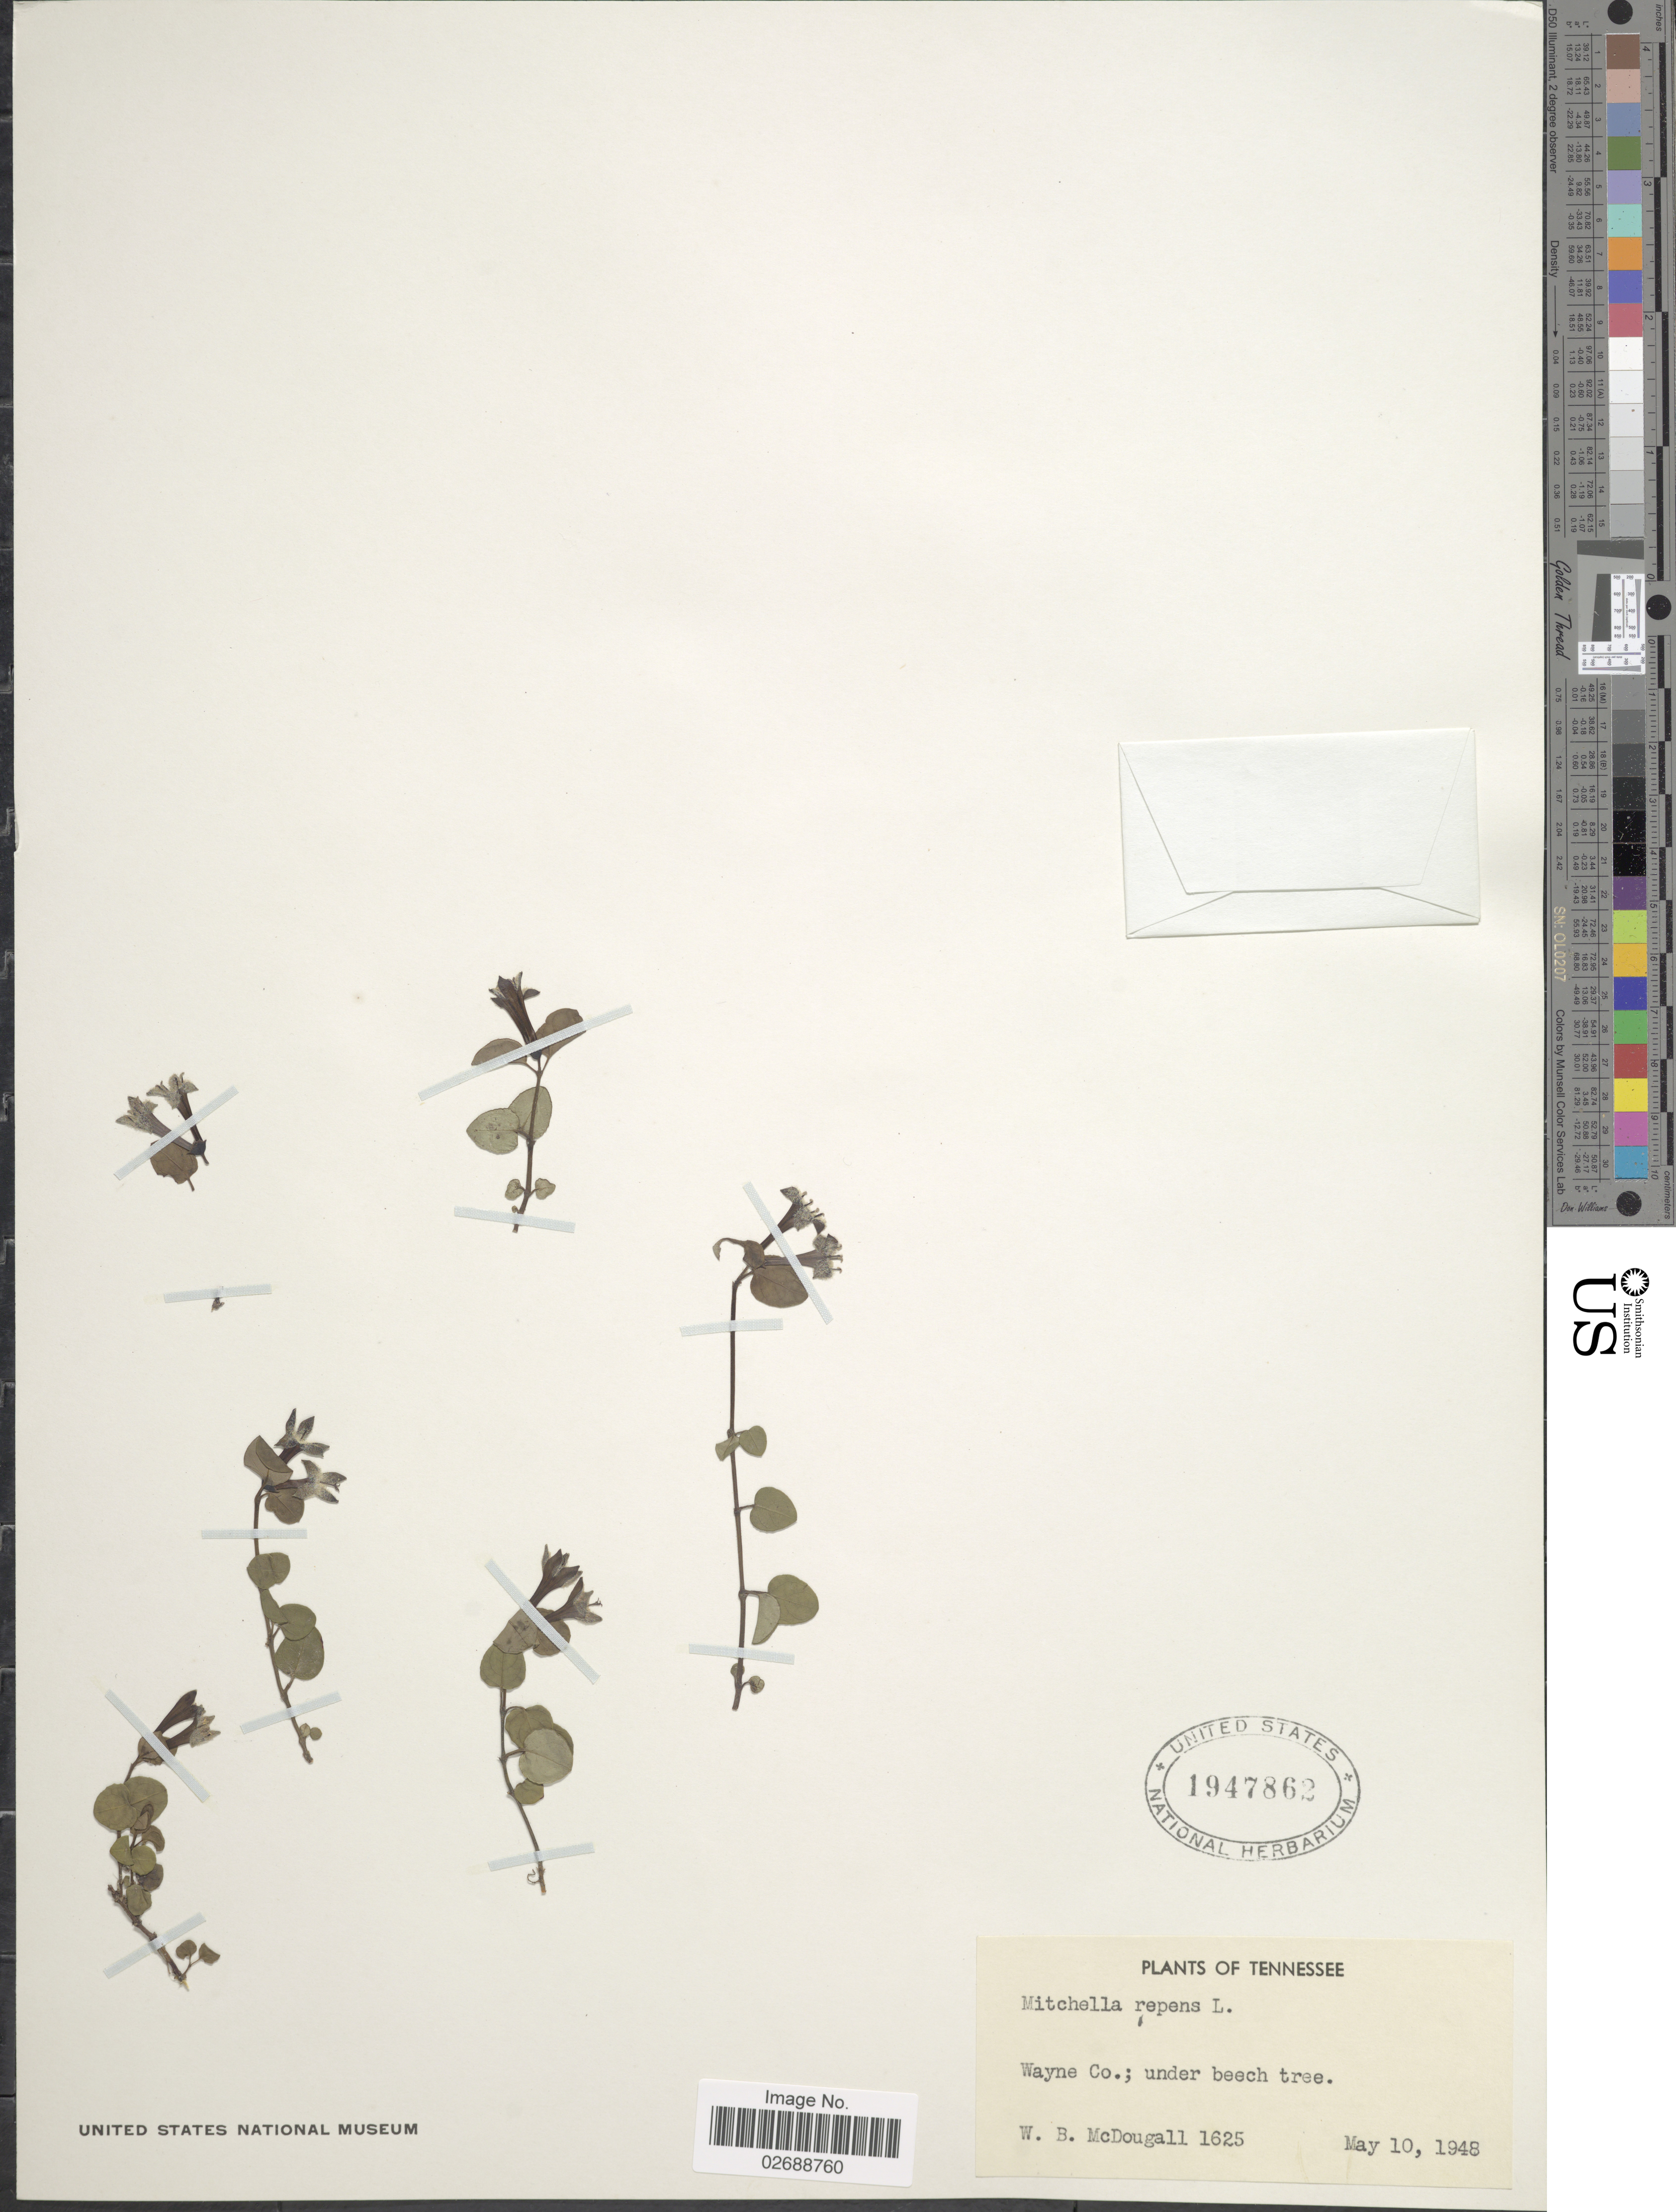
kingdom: Plantae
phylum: Tracheophyta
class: Magnoliopsida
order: Gentianales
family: Rubiaceae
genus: Mitchella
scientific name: Mitchella repens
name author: L.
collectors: W. B. McDougall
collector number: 1625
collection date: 1948-05-10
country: United States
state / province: Tennessee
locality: Wayne Co.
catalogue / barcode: US 1947862